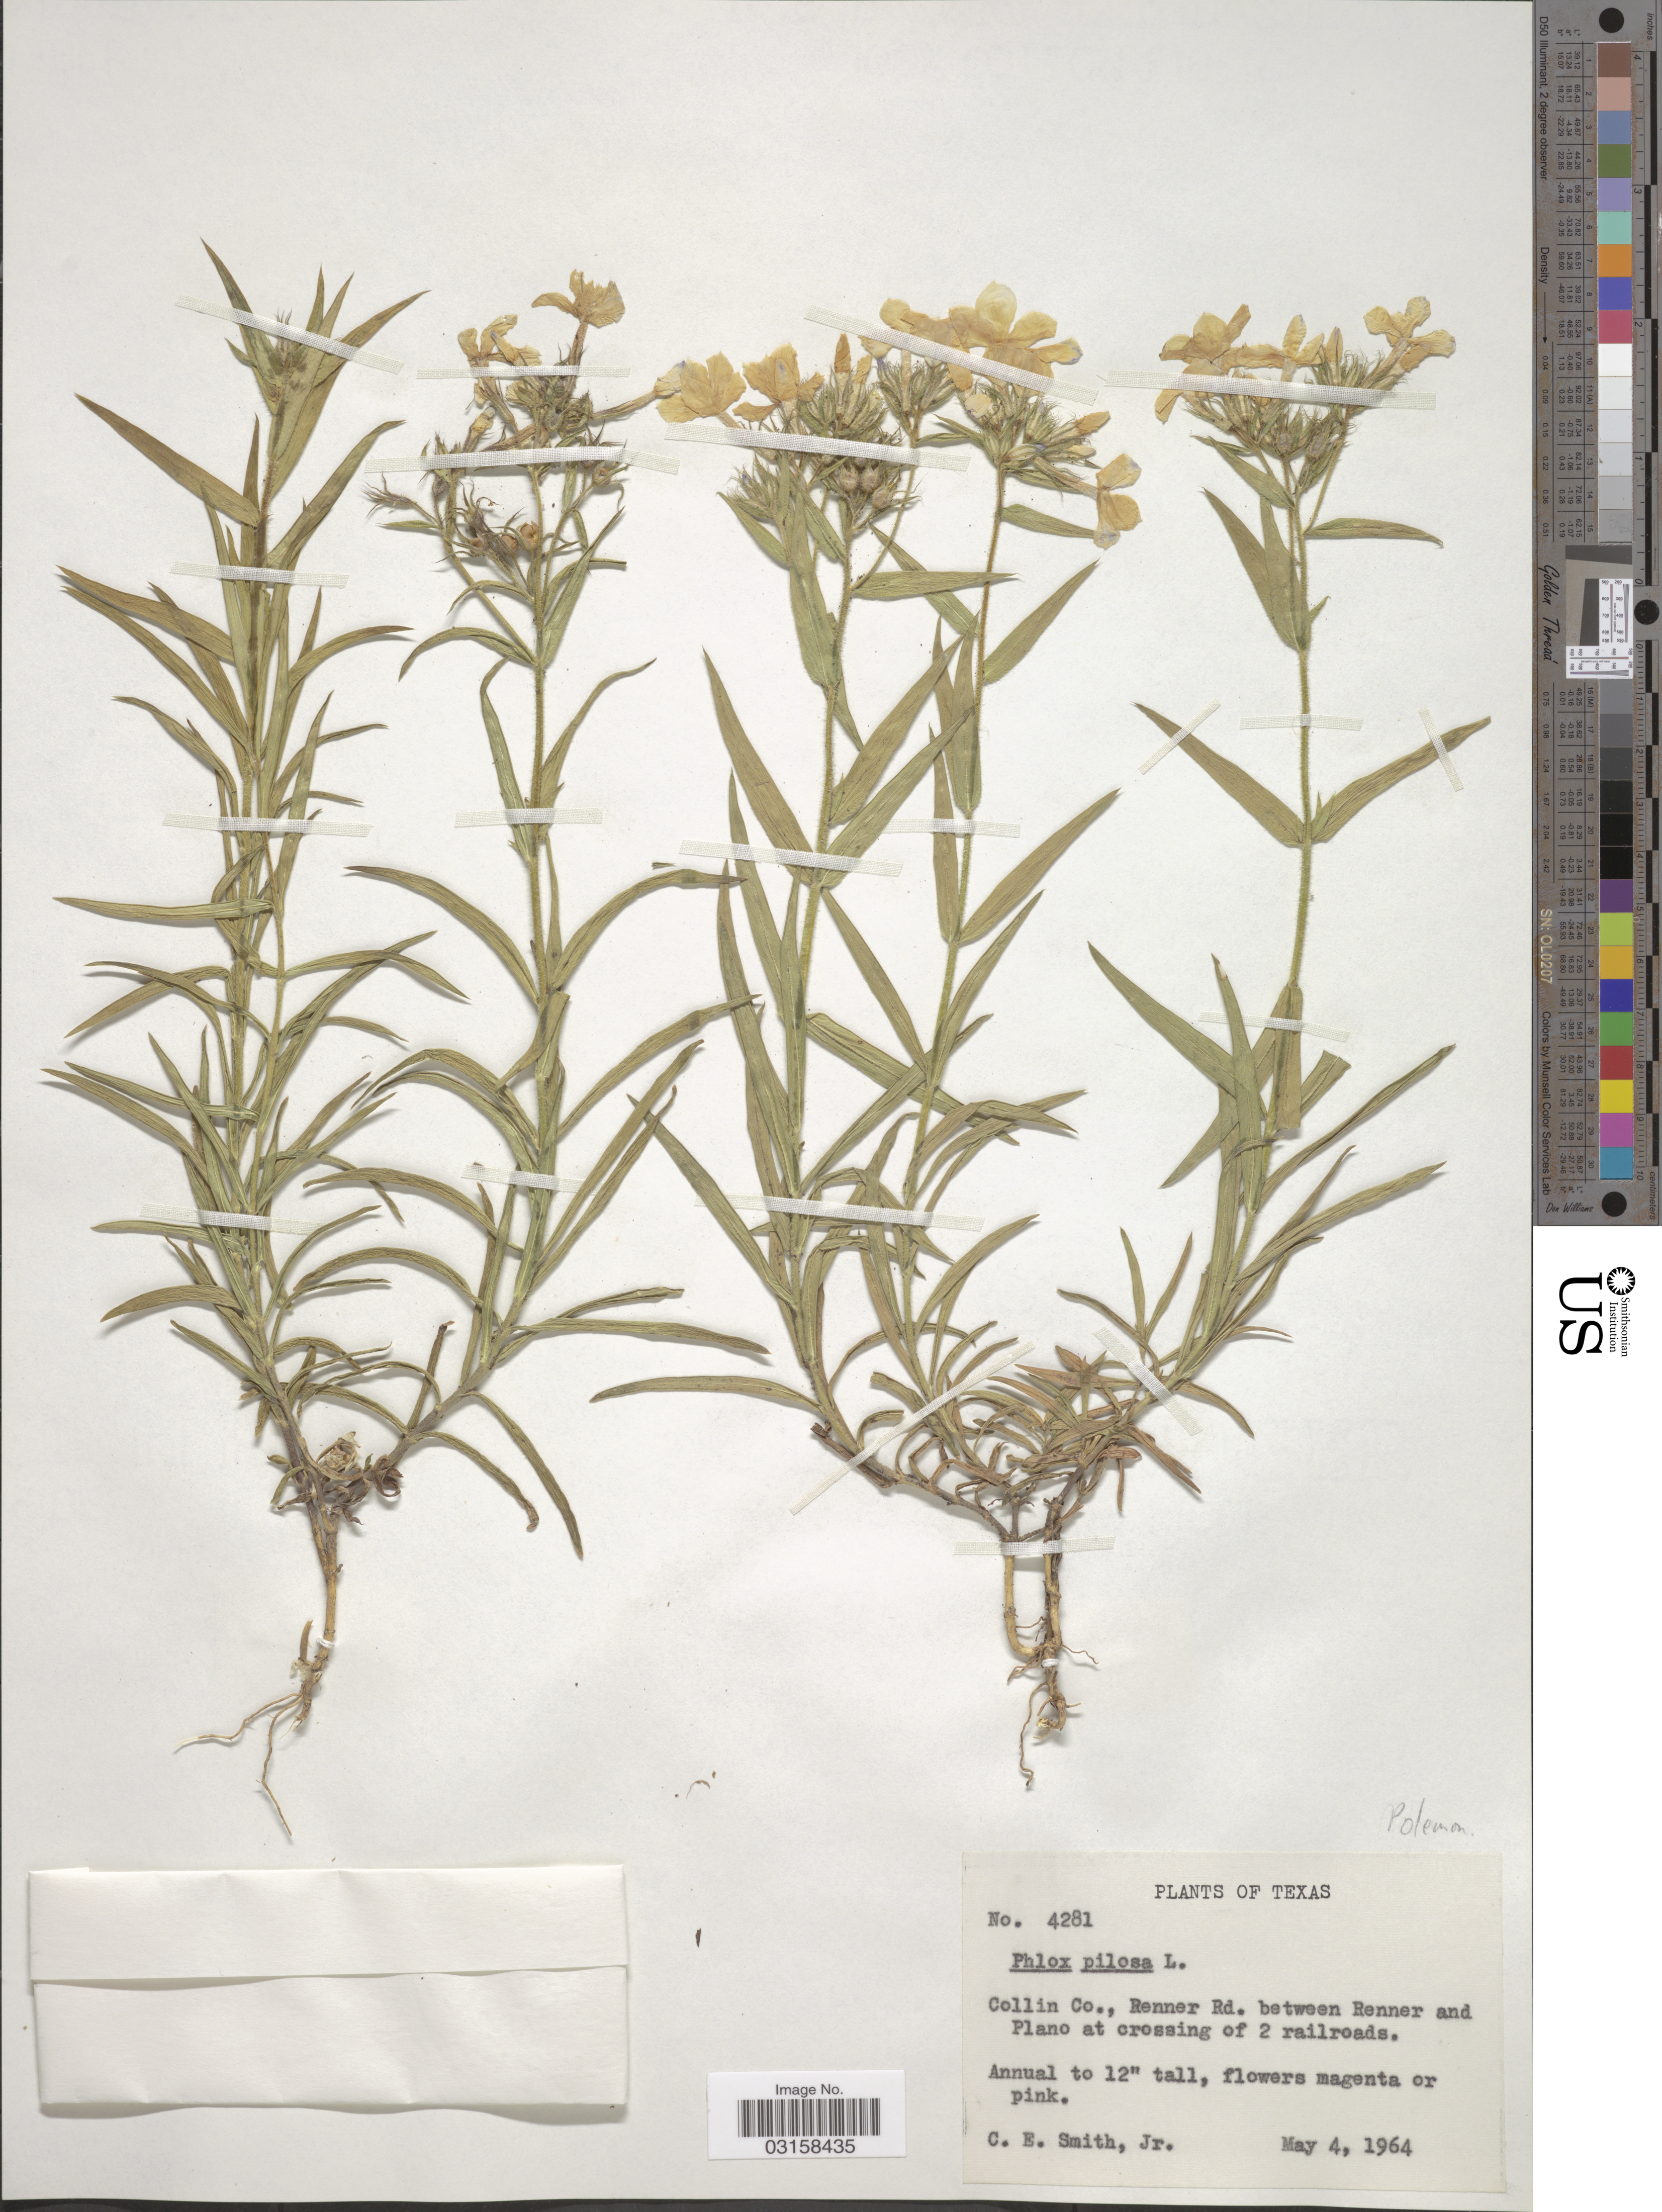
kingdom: Plantae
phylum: Tracheophyta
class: Magnoliopsida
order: Ericales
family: Polemoniaceae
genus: Phlox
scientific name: Phlox pilosa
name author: L.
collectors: C. E. Smith Jr.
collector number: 4281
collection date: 1964-05-04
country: United States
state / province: Texas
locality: Collin Co., Renner Rd. between Renner and Plano at crossing of 2 railroads.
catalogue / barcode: US 3781881